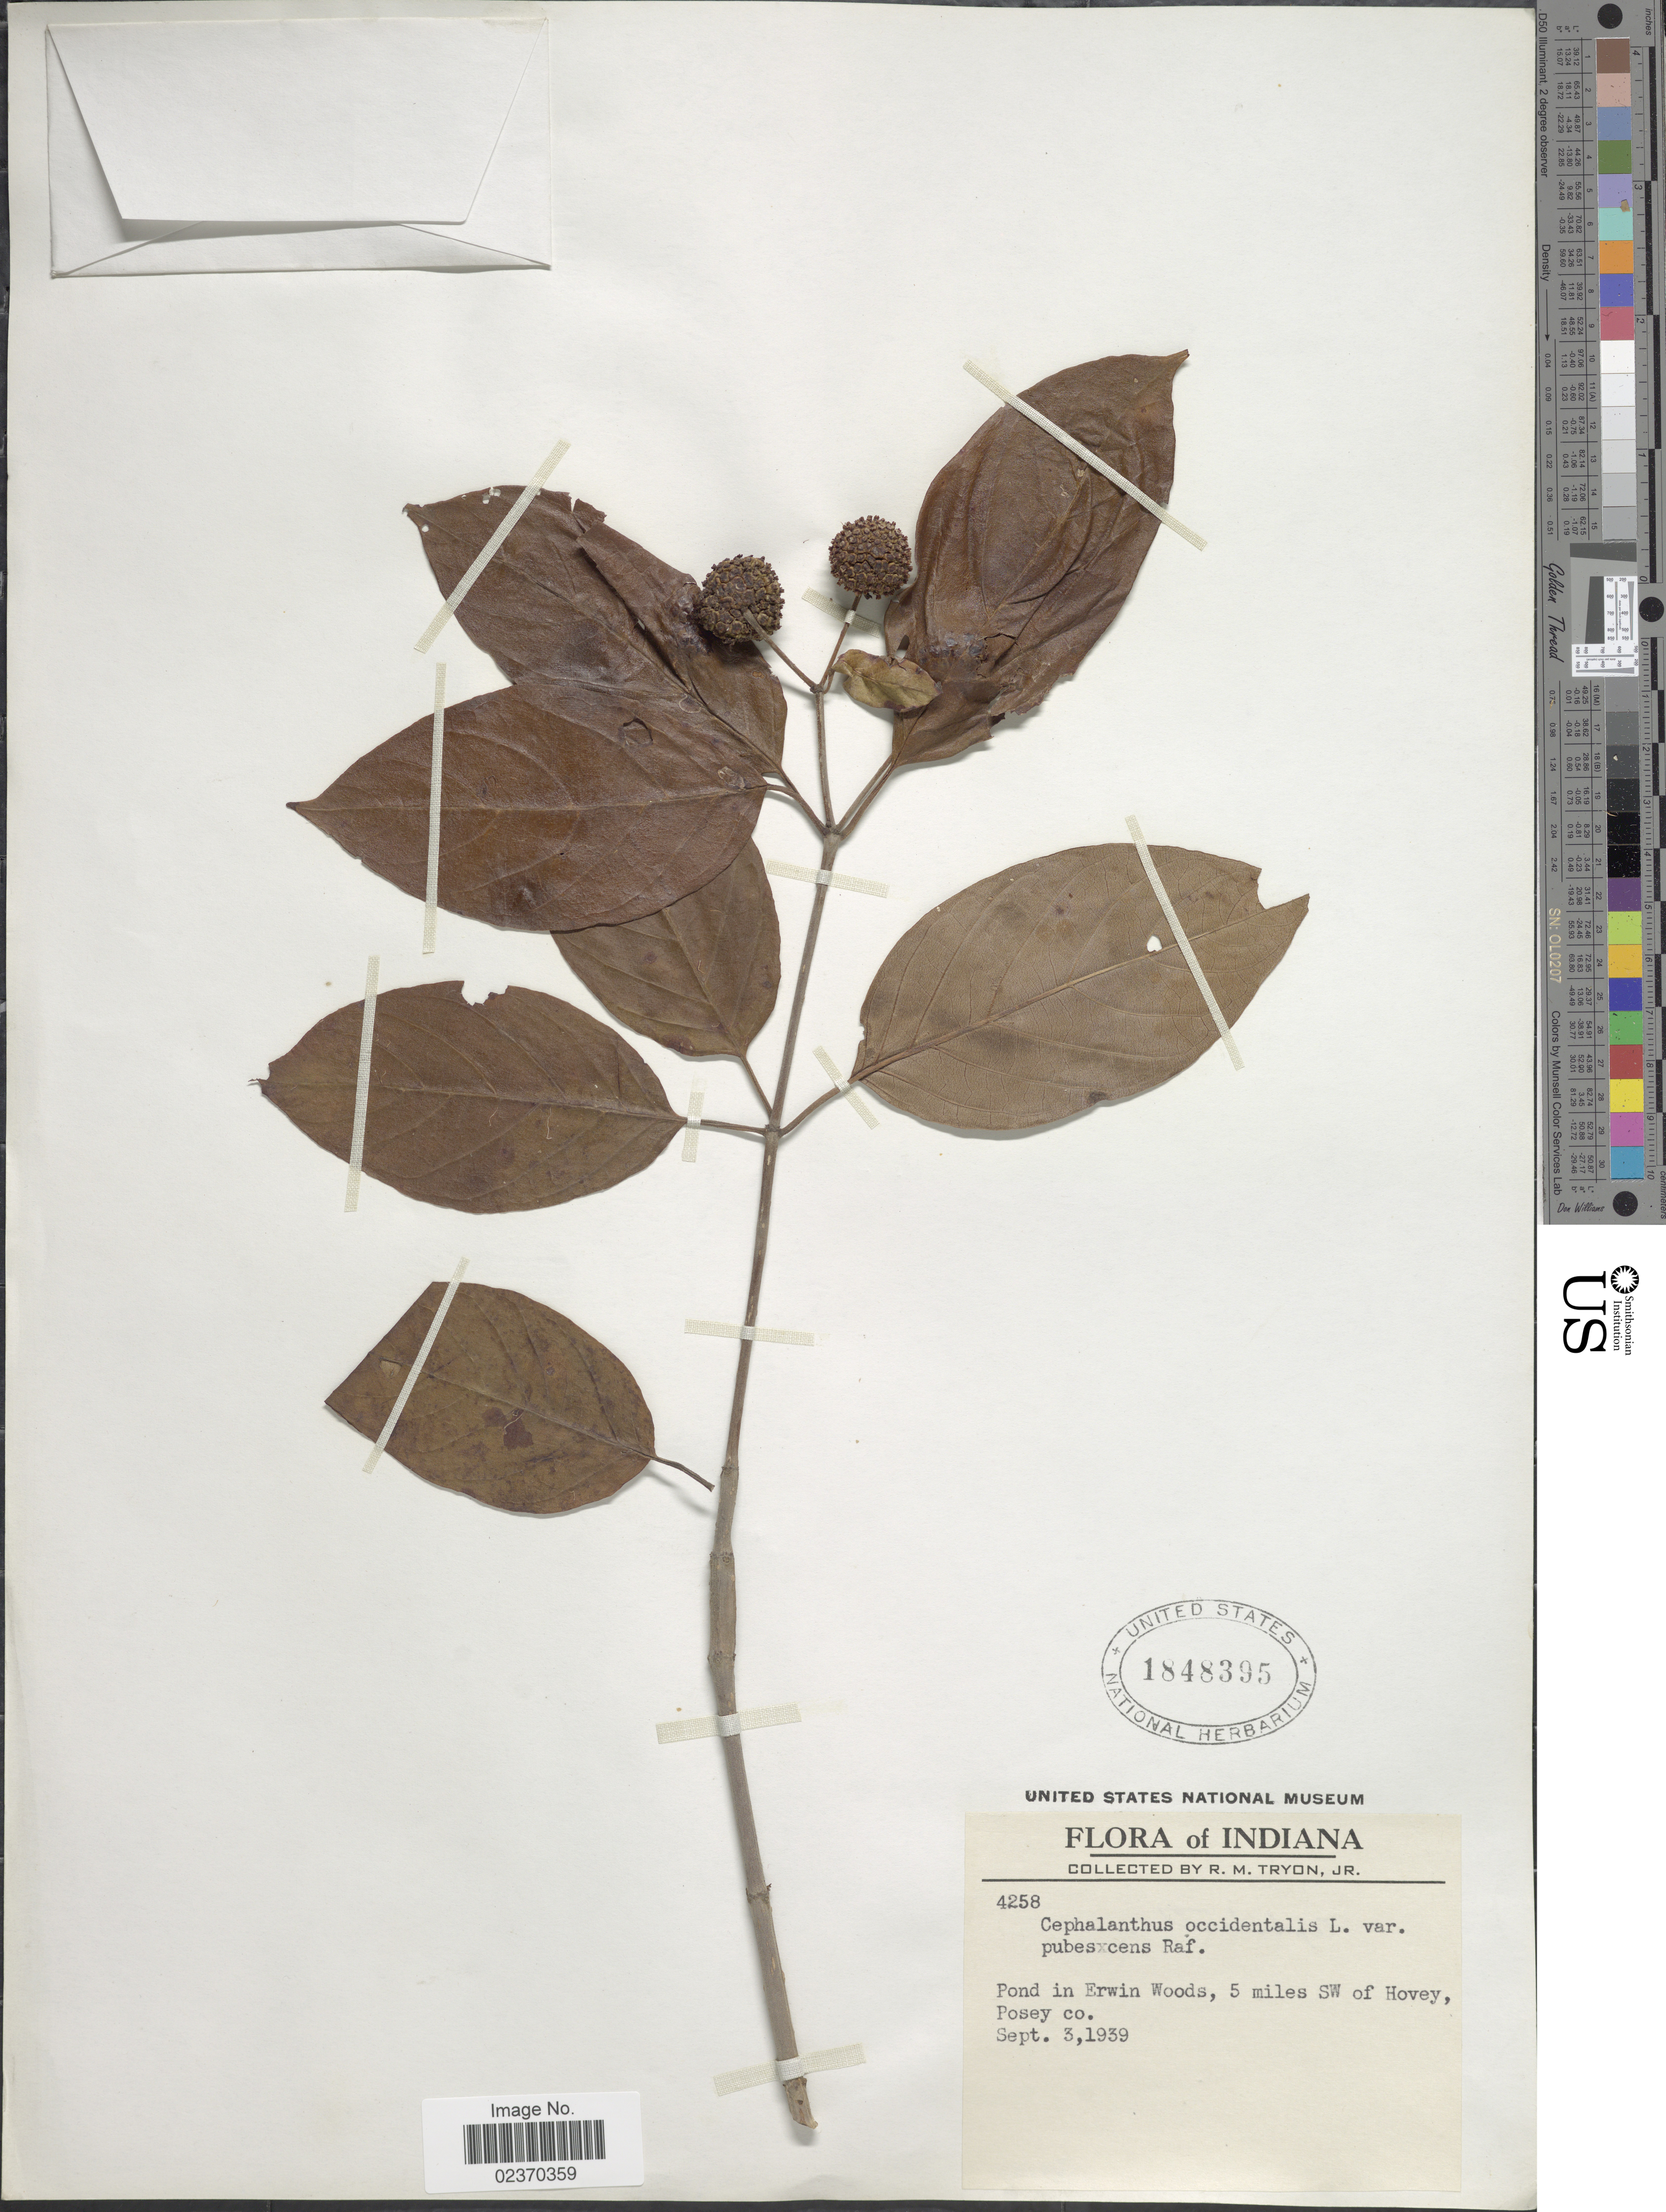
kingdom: Plantae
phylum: Tracheophyta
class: Magnoliopsida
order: Gentianales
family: Rubiaceae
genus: Cephalanthus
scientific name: Cephalanthus occidentalis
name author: L.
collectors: R. M. Tryon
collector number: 4258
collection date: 1939-09-03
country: United States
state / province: Indiana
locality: Pond in Erwin Woods, 5 miles SW of Hovey, Posey Co.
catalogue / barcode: US 1848395